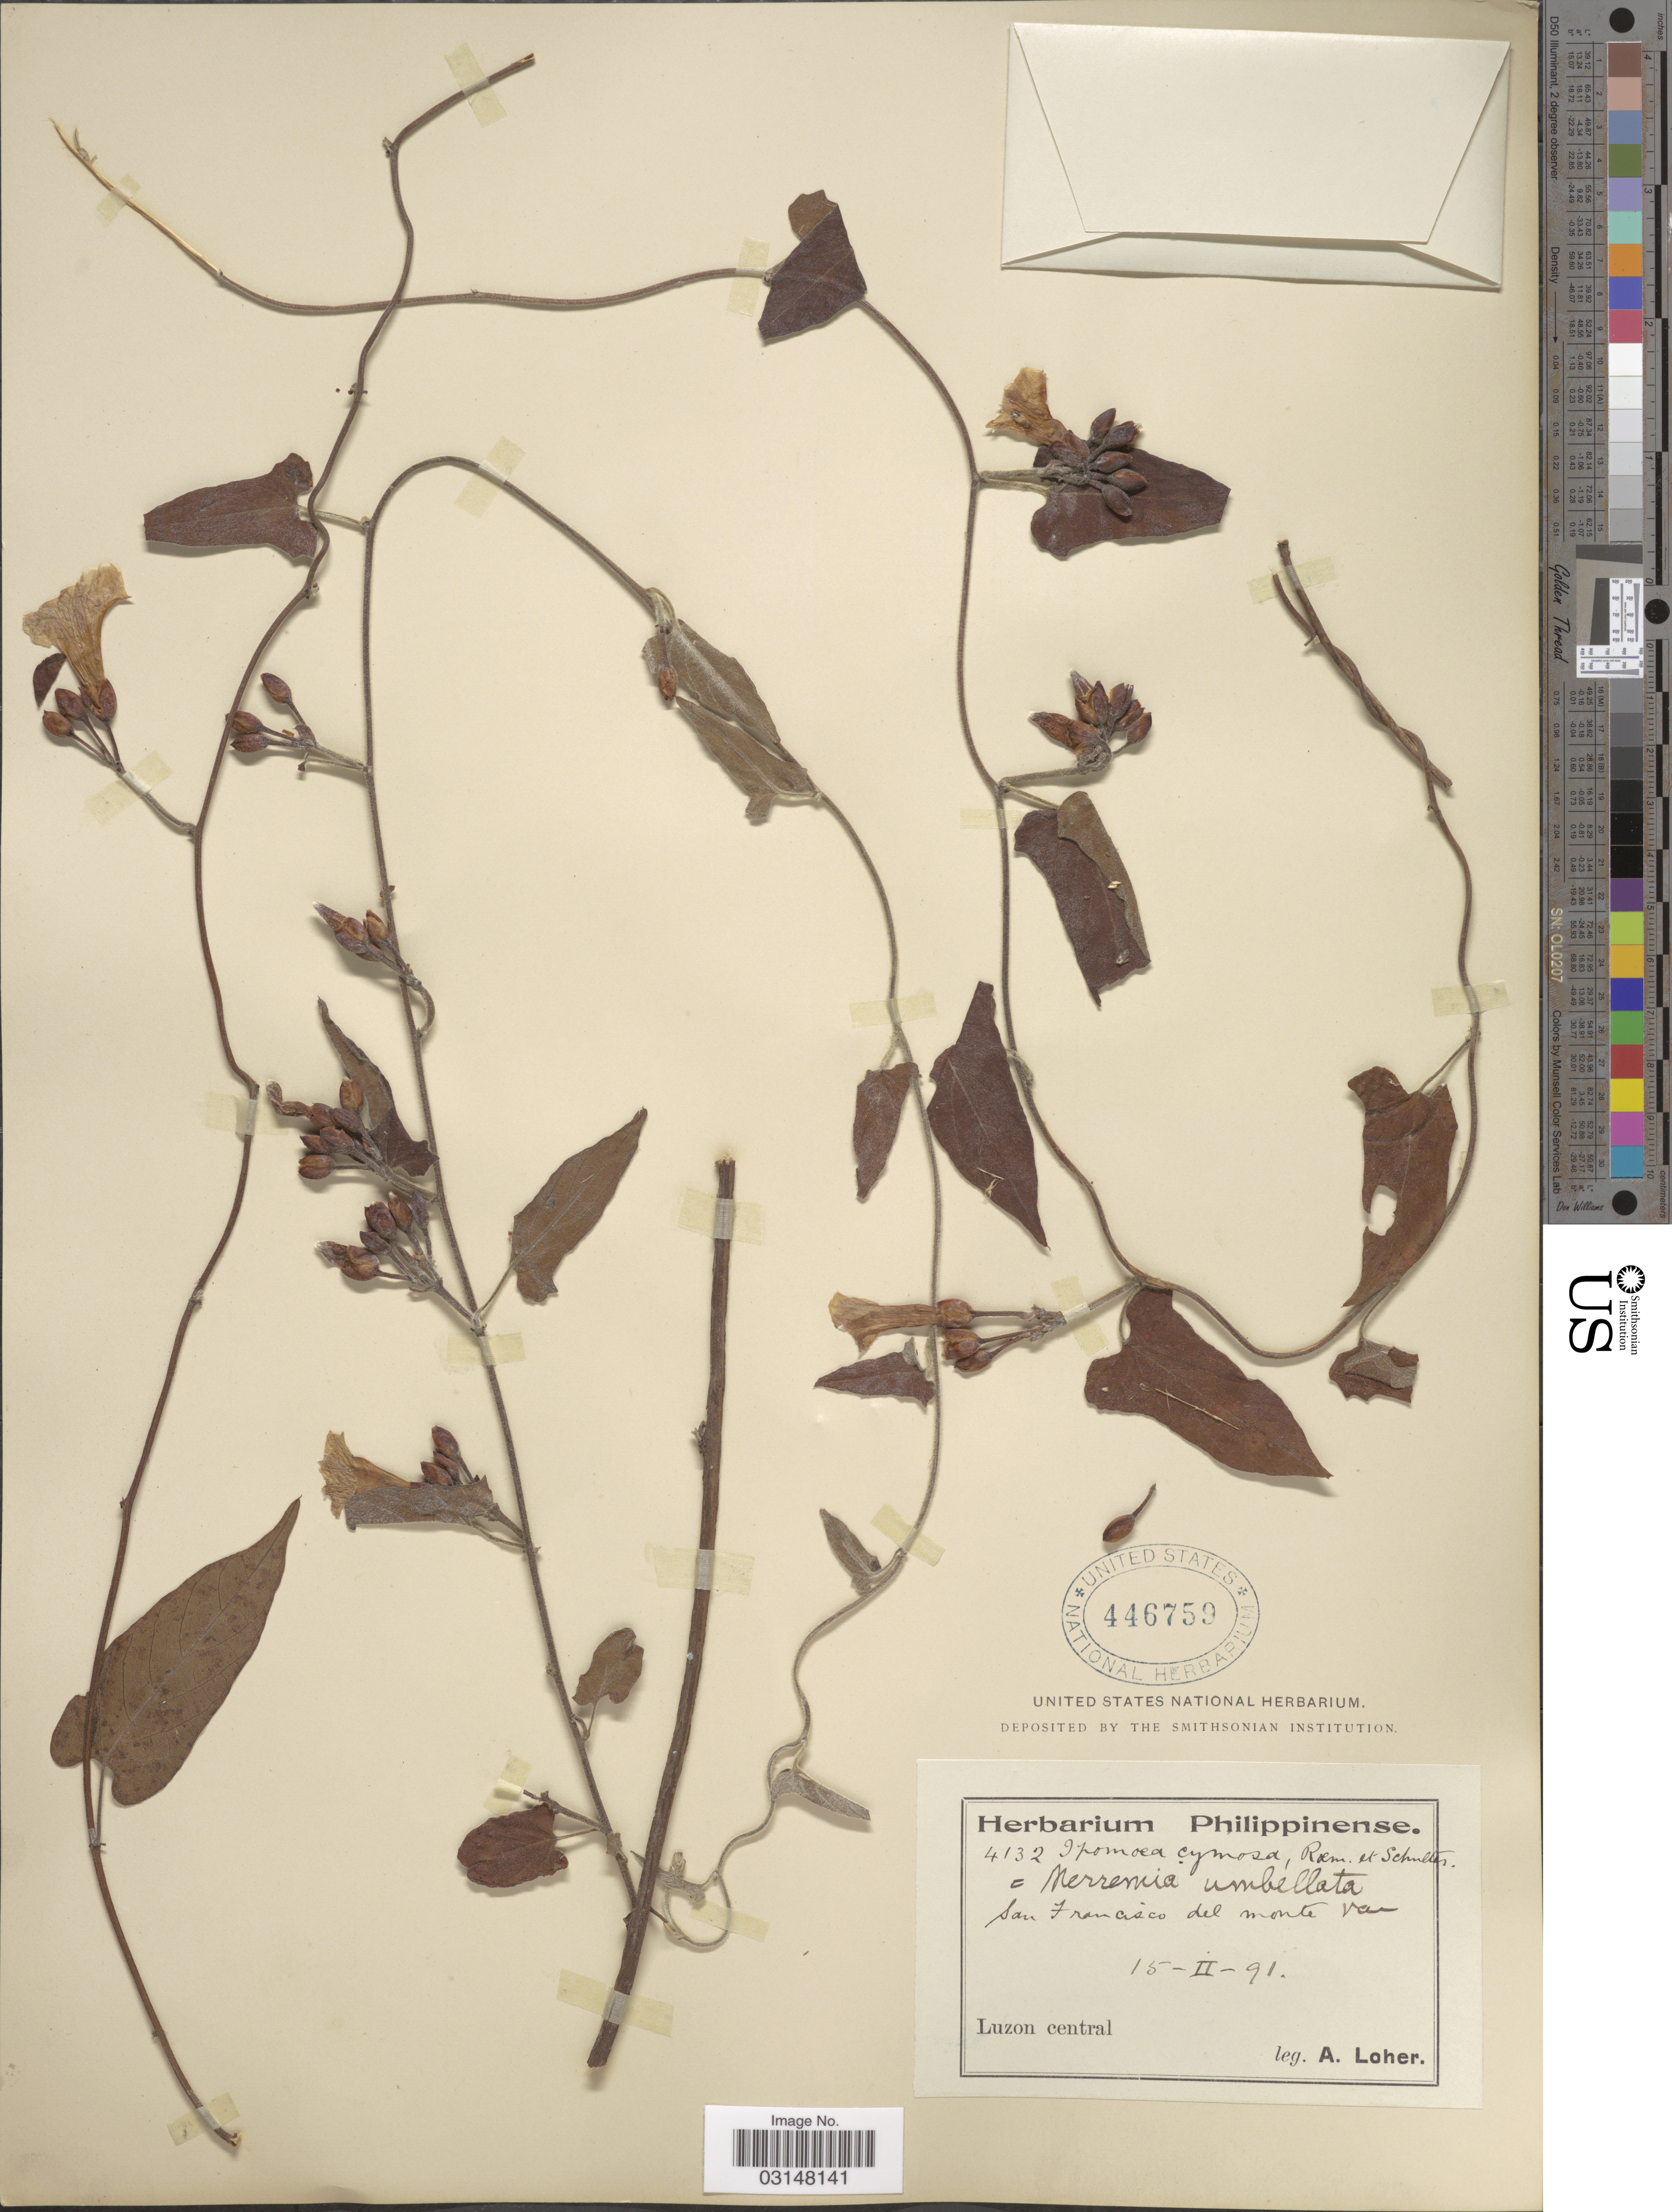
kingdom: Plantae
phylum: Tracheophyta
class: Magnoliopsida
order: Solanales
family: Convolvulaceae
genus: Camonea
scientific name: Camonea pilosa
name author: (Houtt.) A. R. Simões & Staples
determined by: Strong, Mark T., (BOT), Smithsonian Institution - National Museum of Natural History (UNITED STATES)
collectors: A. Loher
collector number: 4132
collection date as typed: Transcribed d/m/y: 15/2/91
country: Philippines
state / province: Central Luzon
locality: Luzon central.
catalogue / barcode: US 446759